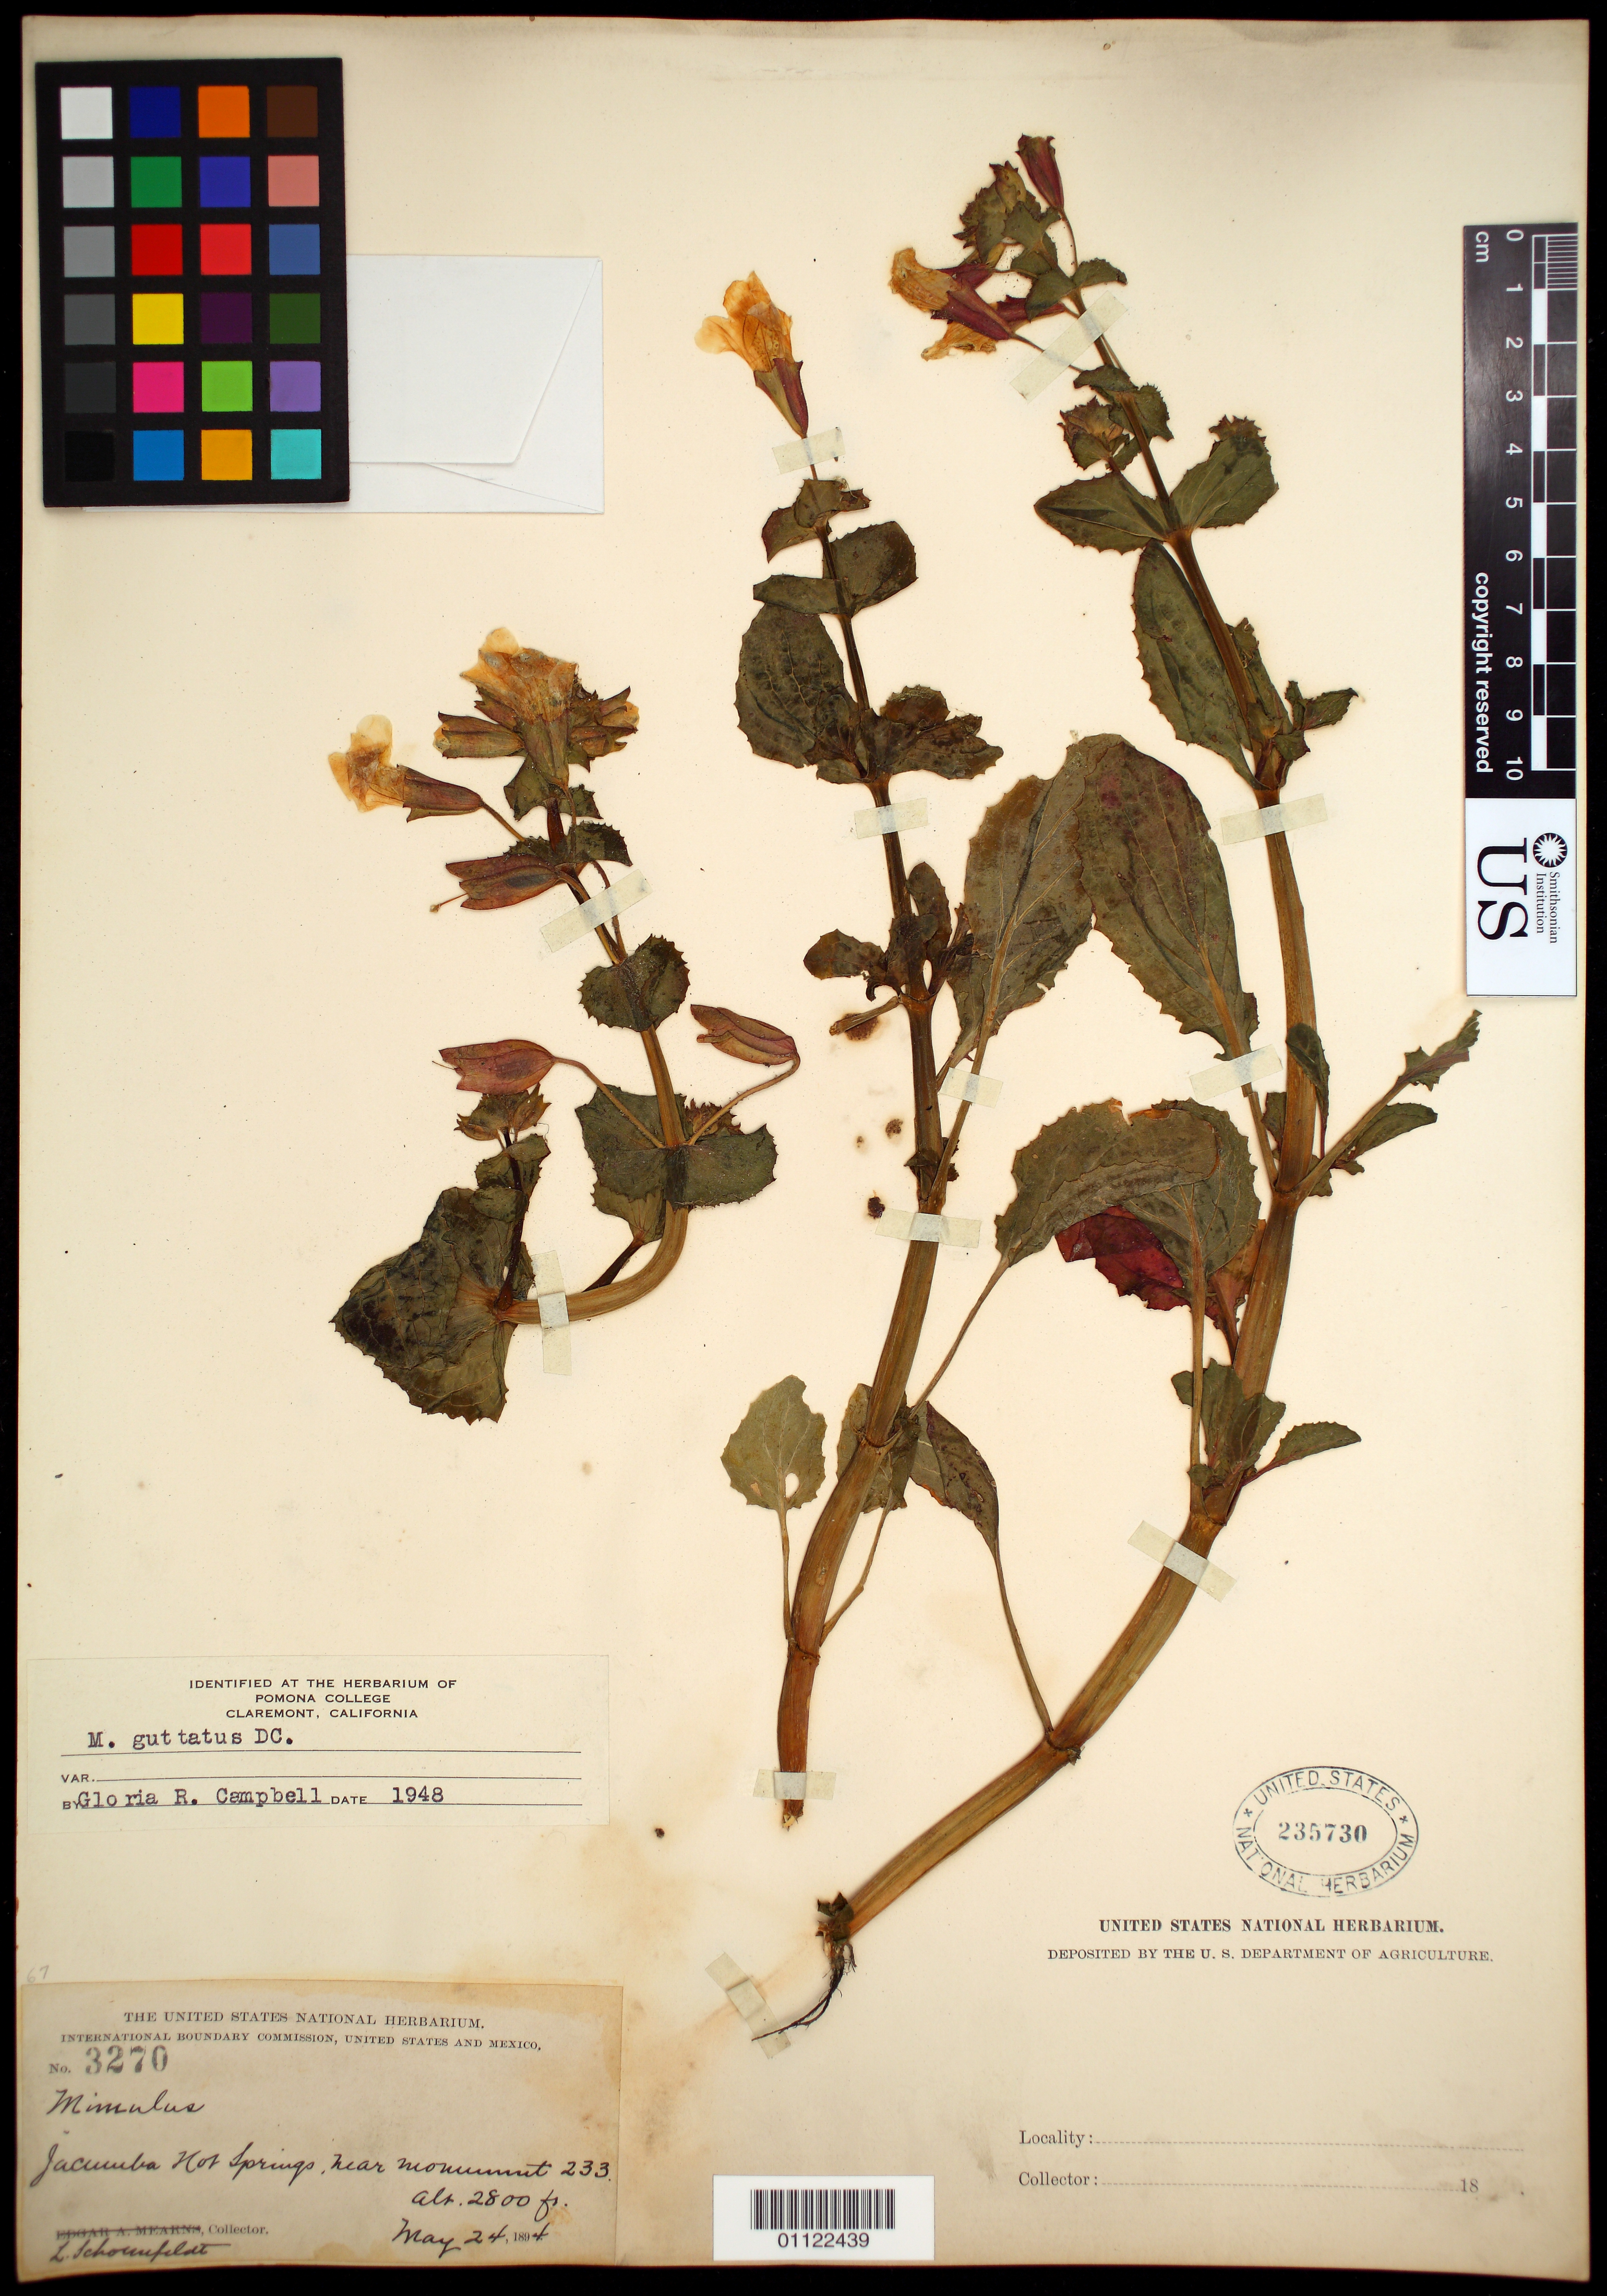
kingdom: Plantae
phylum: Tracheophyta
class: Magnoliopsida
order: Lamiales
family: Phrymaceae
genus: Mimulus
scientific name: Mimulus guttatus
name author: DC.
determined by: Campbell, G. R.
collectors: L. Schounfeldt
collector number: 3270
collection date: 1894-05-24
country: United States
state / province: California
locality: Jacumba Hot Springs, near Monument 233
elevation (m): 853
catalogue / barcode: US 235730